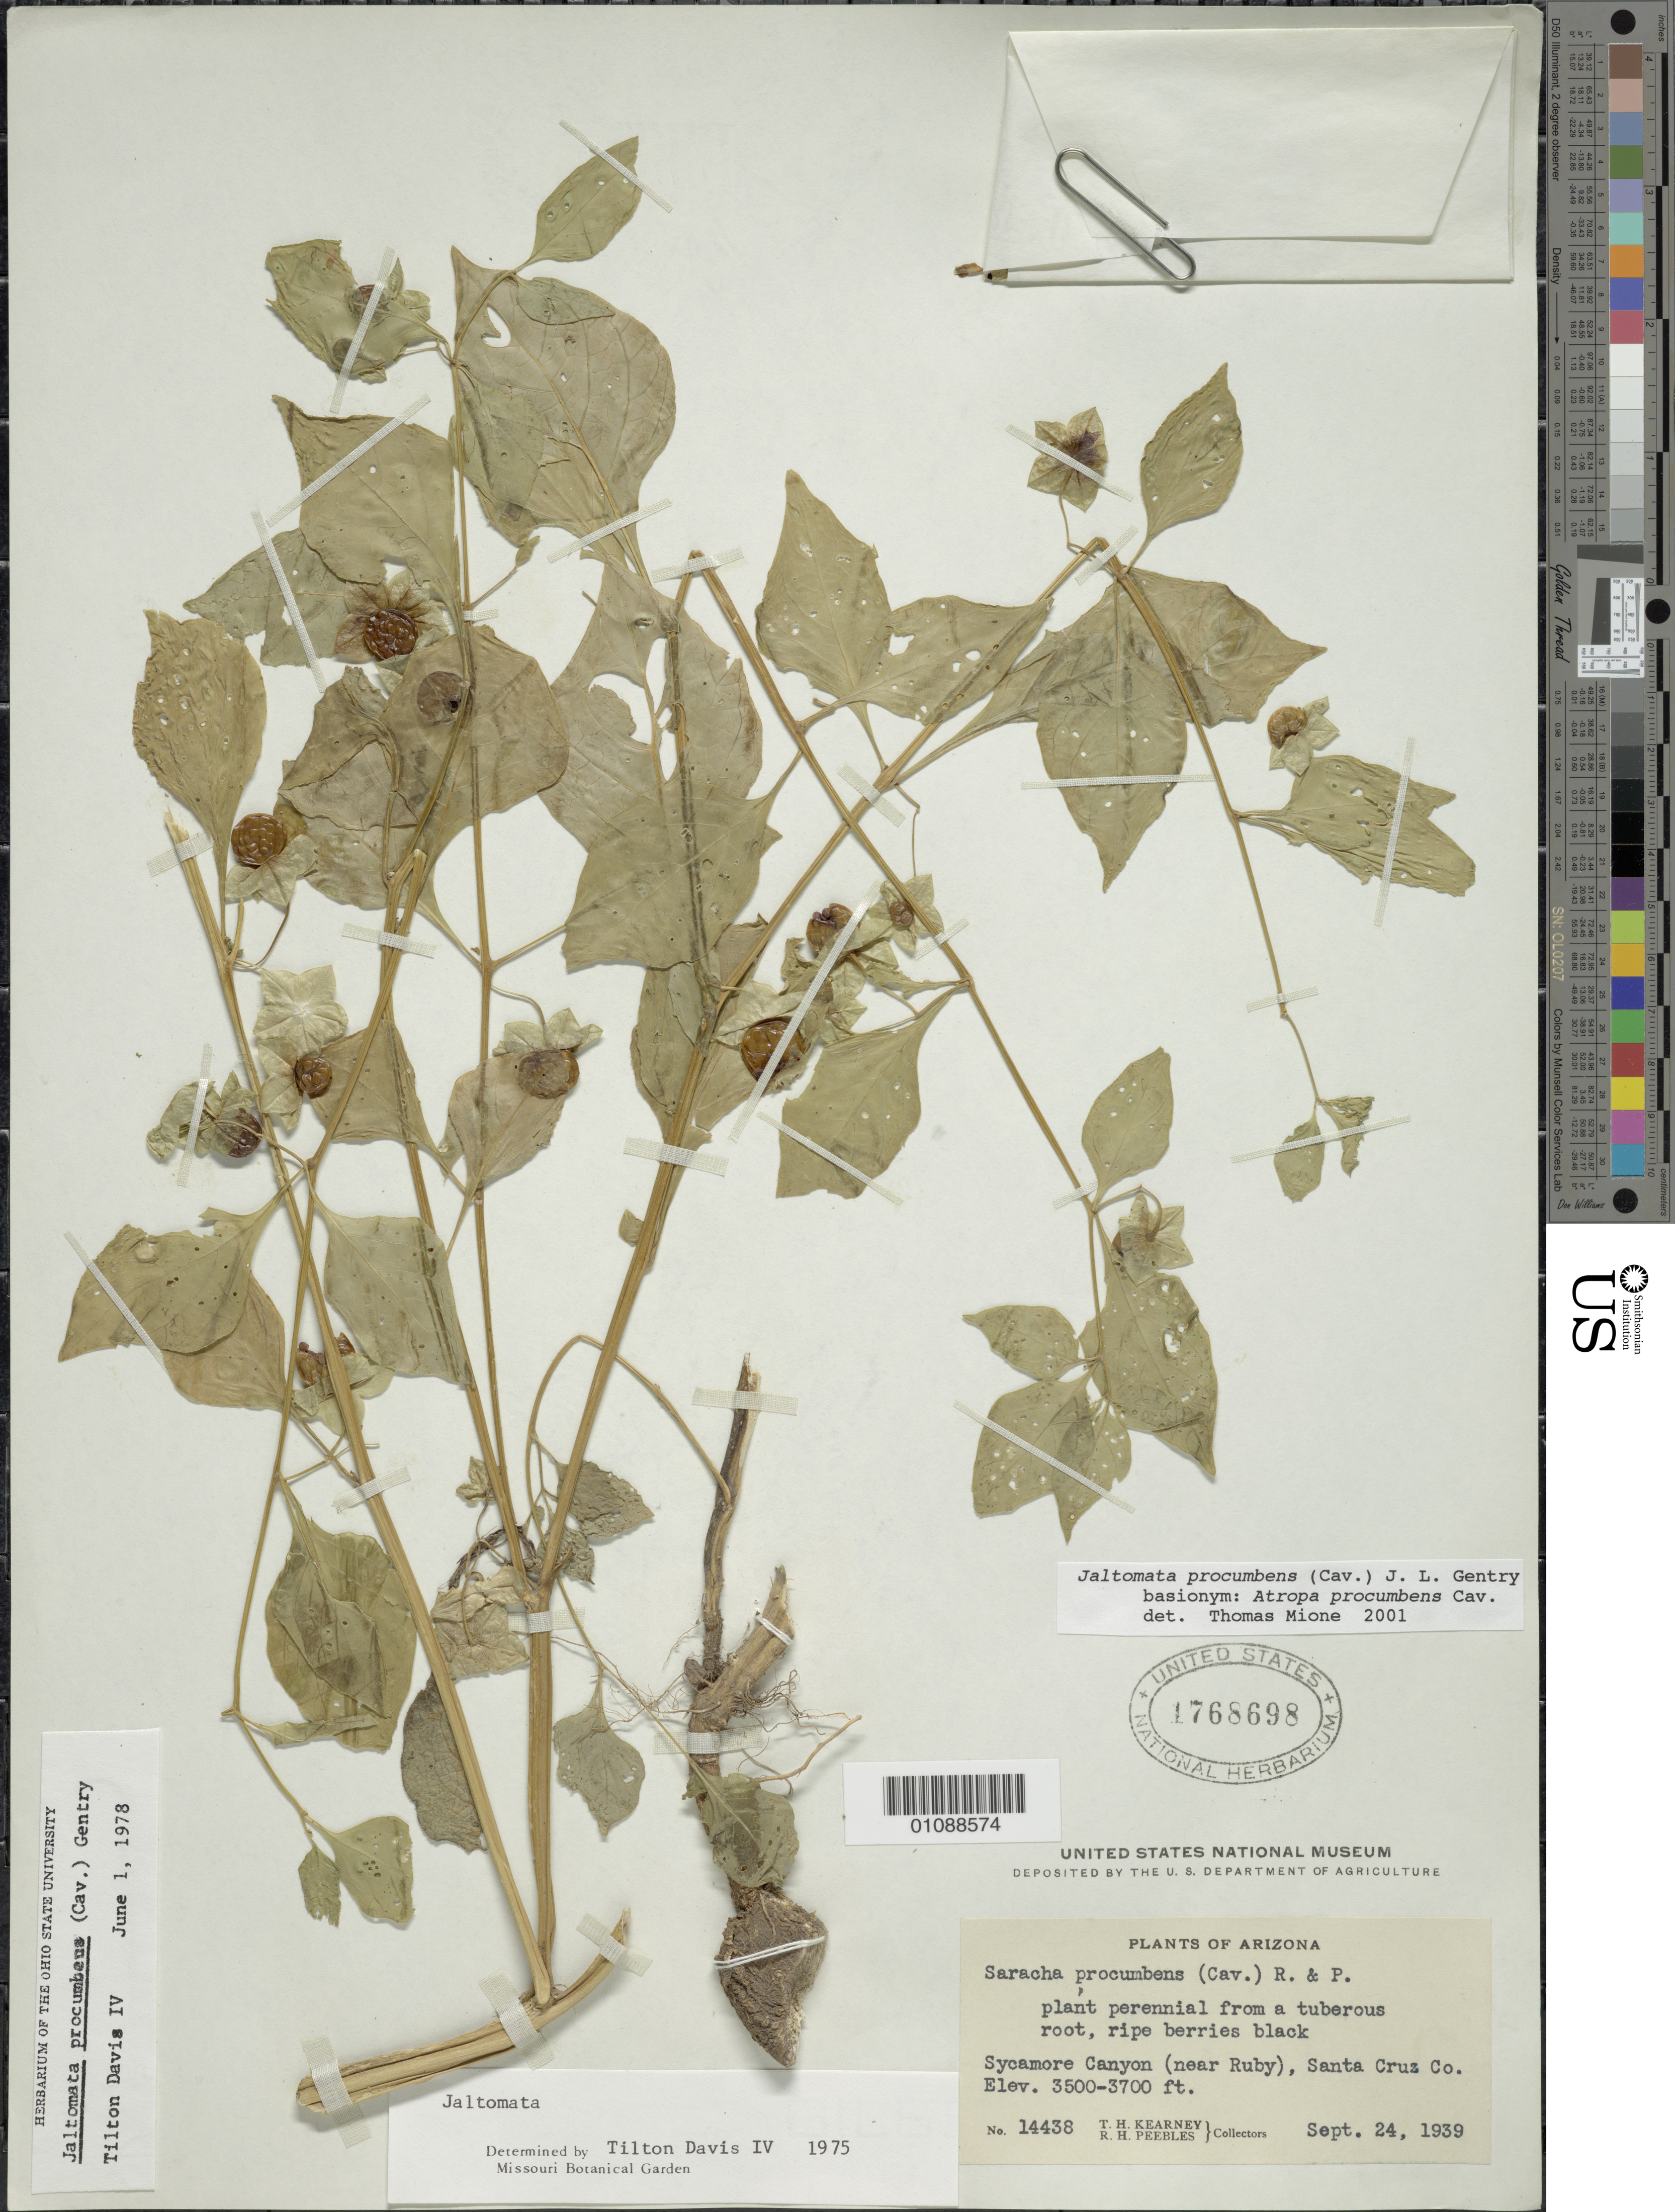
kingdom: Plantae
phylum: Tracheophyta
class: Magnoliopsida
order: Solanales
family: Solanaceae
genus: Jaltomata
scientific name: Jaltomata procumbens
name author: (Cav.) J.L. Gentry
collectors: T. H. Kearney & R. H. Peebles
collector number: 14438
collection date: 1939-09-24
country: United States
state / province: Arizona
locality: Sycamore Canyon (near Ruby), Santa Cruz Co.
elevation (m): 1067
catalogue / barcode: US 1768698